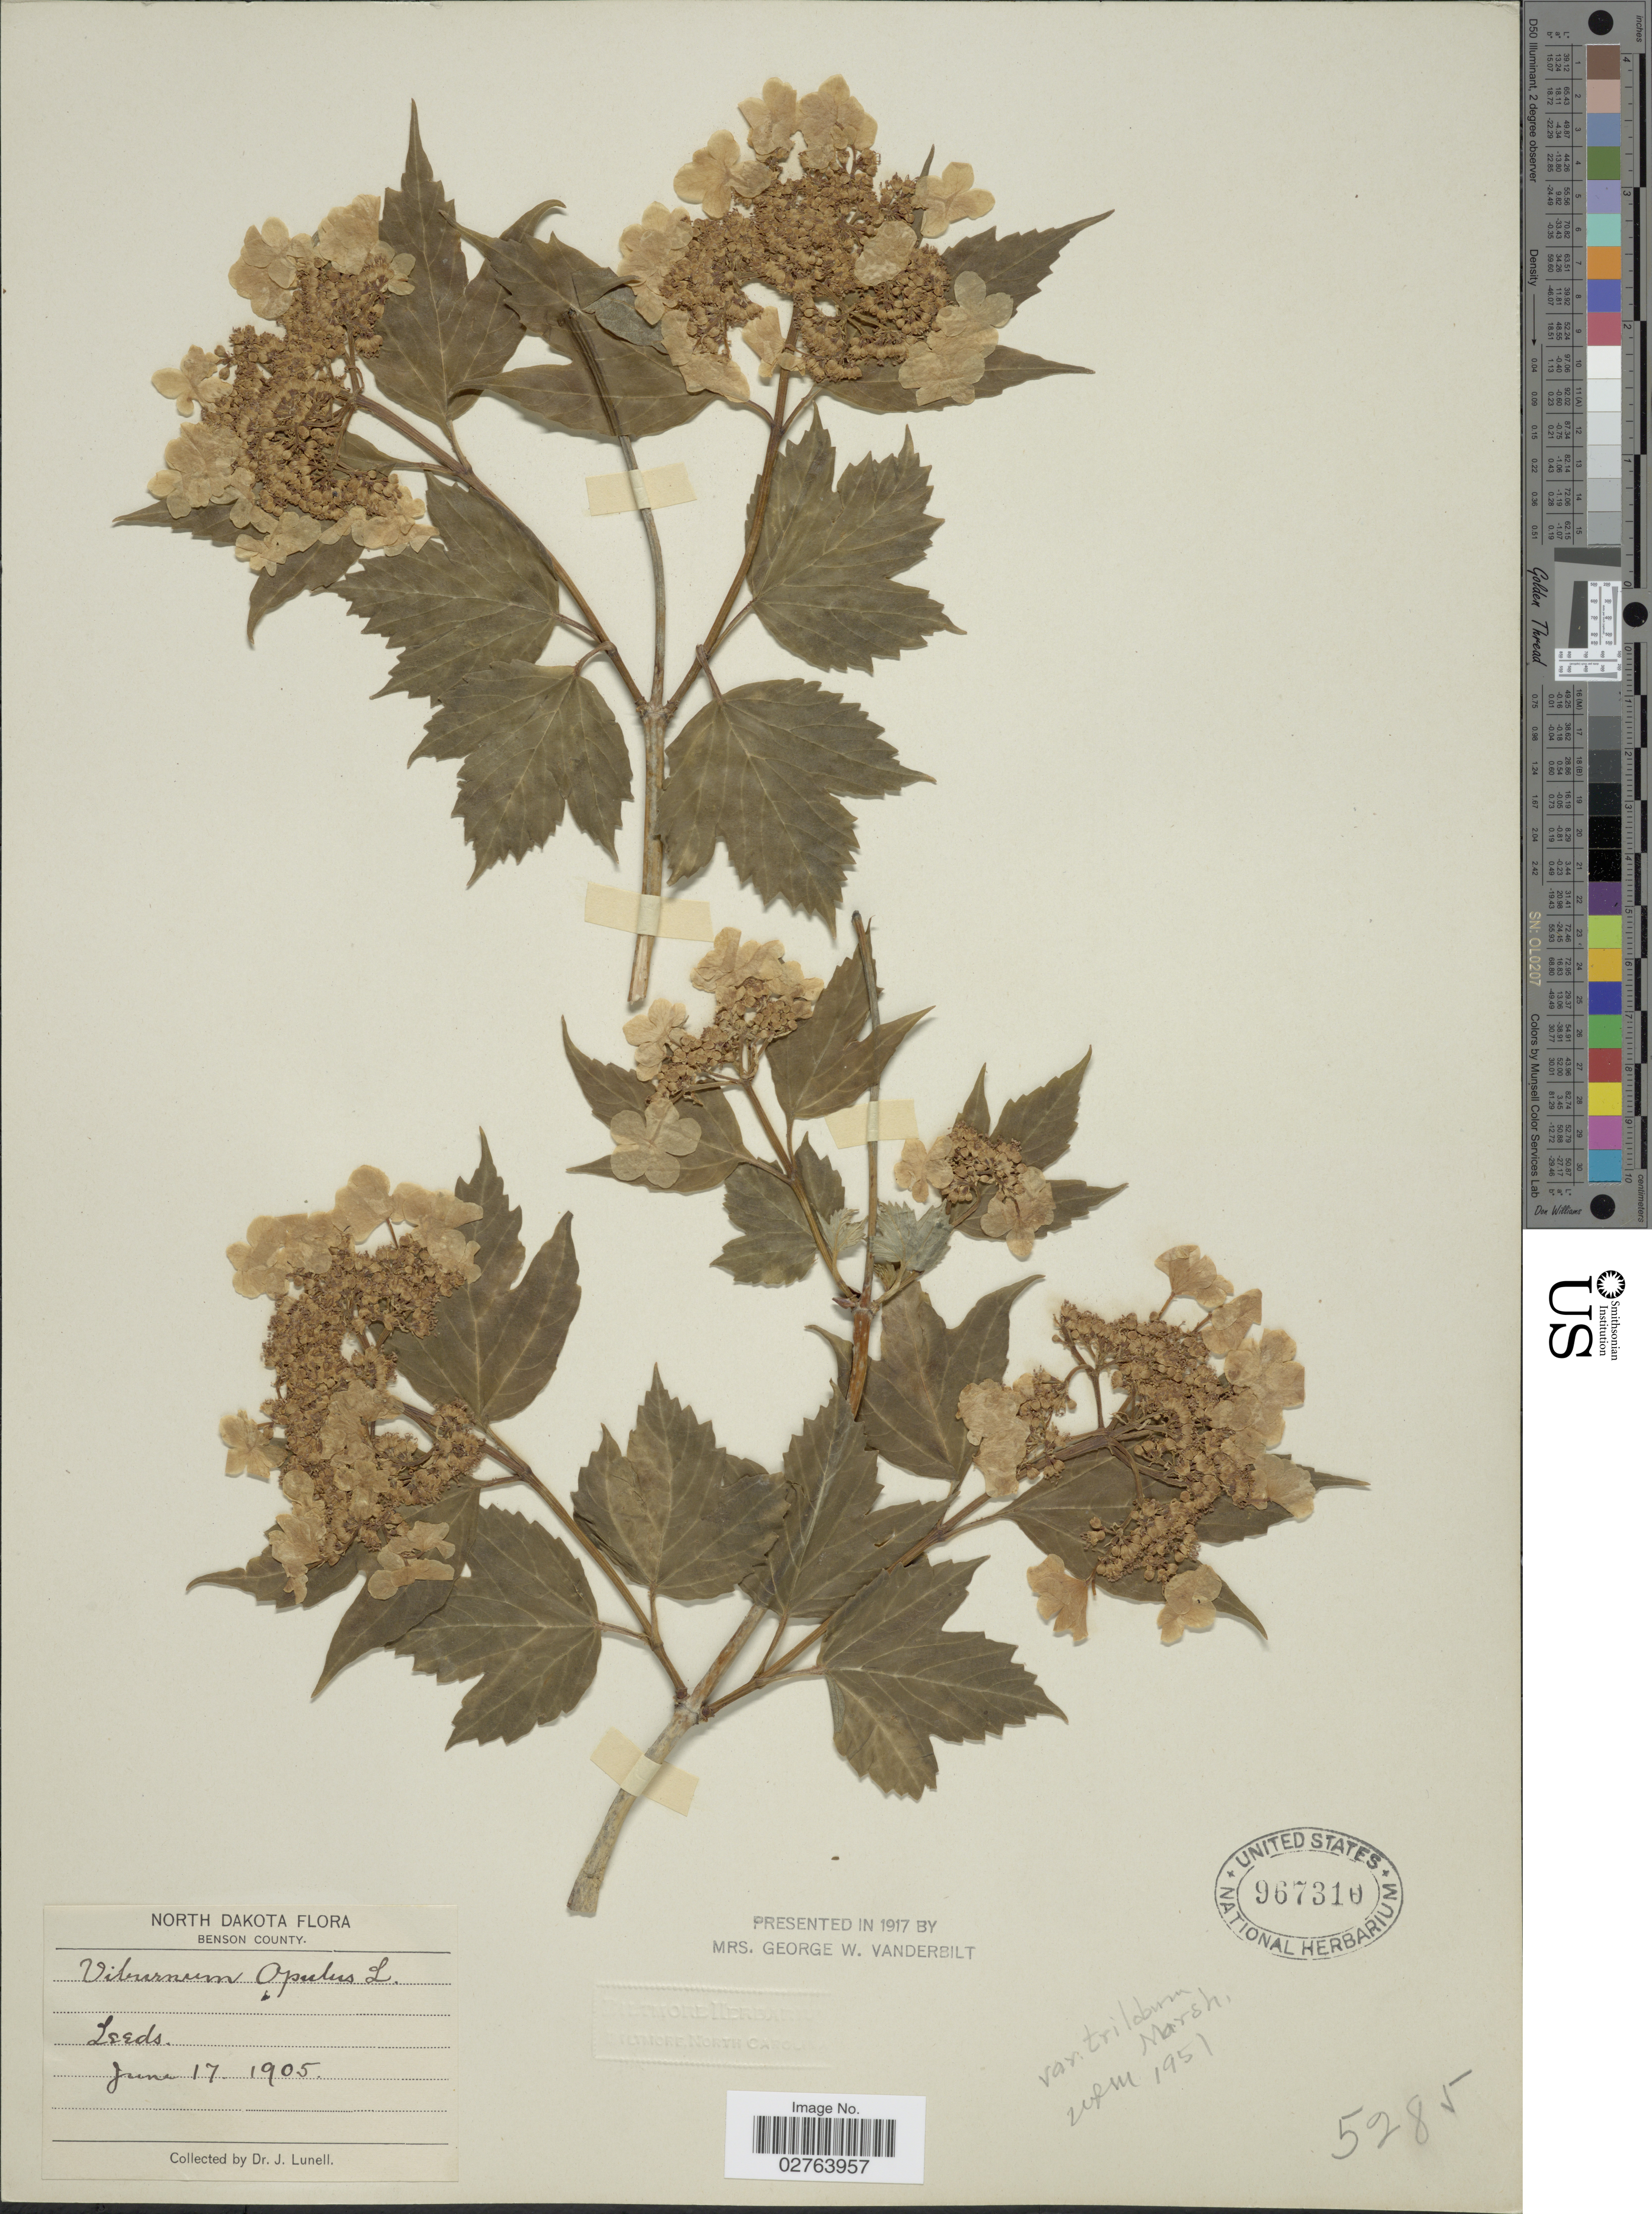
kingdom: Plantae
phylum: Tracheophyta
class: Magnoliopsida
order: Dipsacales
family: Viburnaceae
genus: Viburnum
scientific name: Viburnum opulus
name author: L.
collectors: J. Lunell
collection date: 1905-06-17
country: United States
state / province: North Dakota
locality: Benson County. Leeds.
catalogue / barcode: US 967310